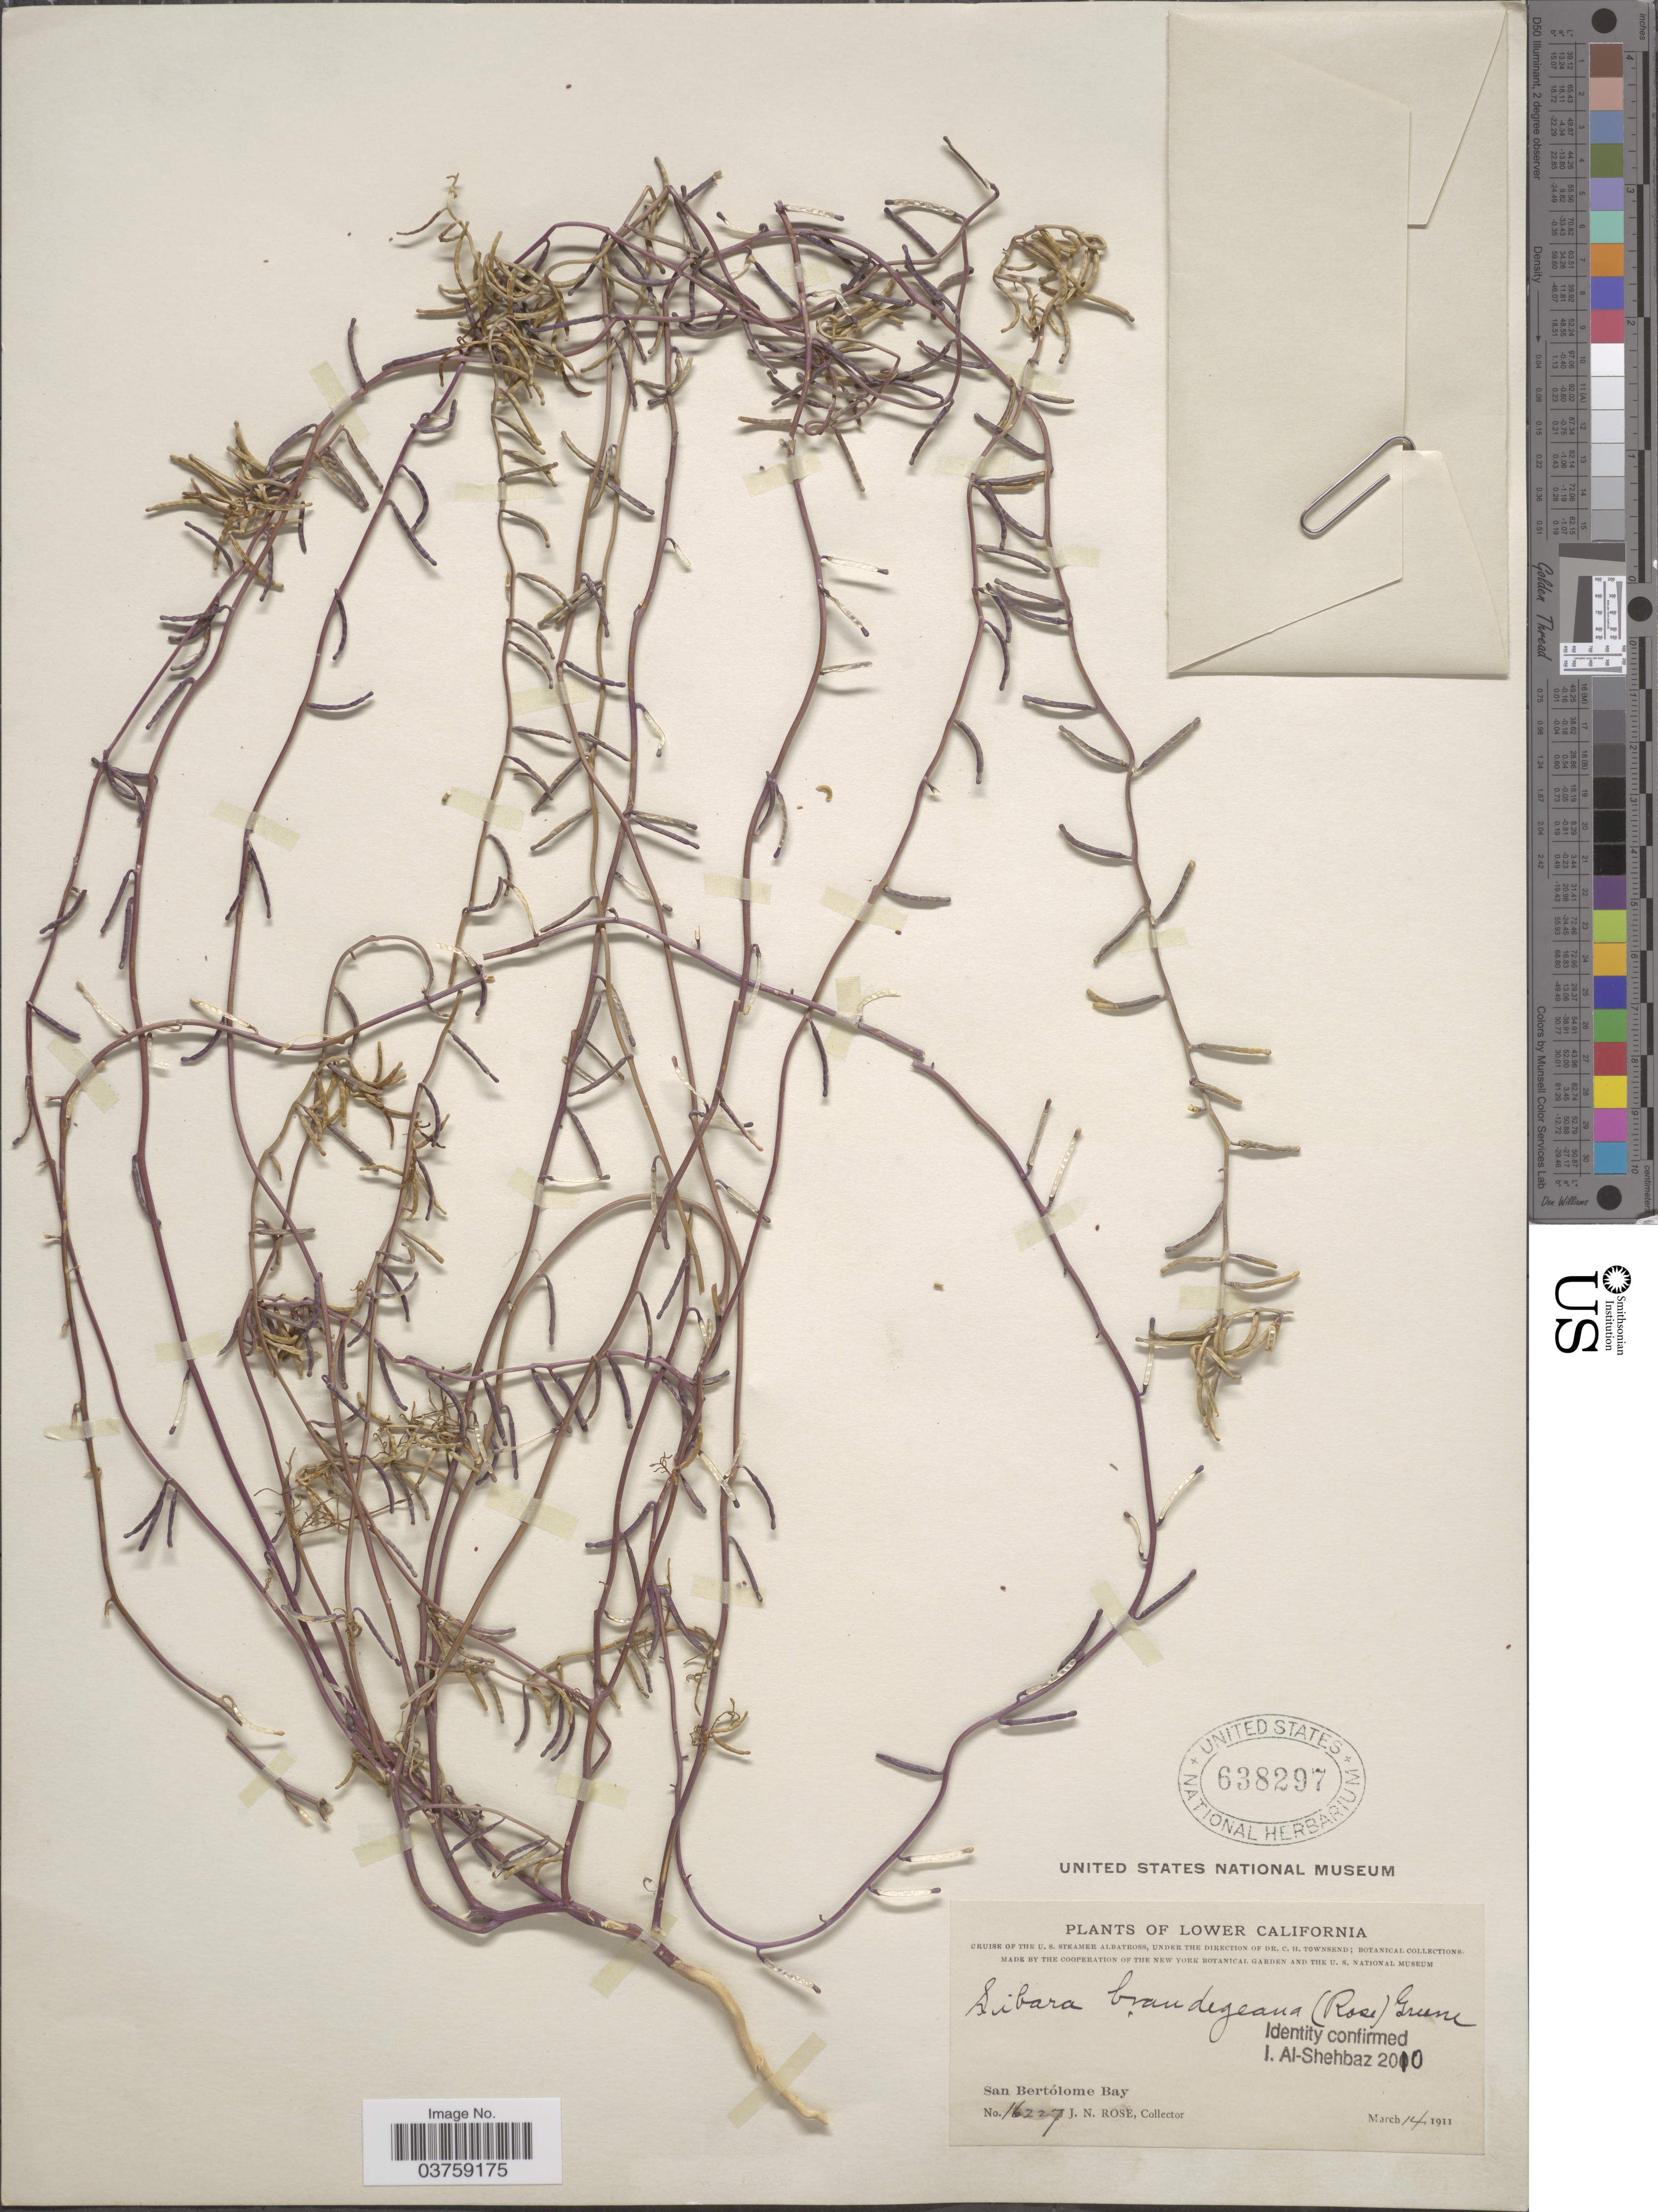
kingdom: Plantae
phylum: Tracheophyta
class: Magnoliopsida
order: Brassicales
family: Brassicaceae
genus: Sibara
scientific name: Sibara brandegeeana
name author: Greene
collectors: J. N. Rose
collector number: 16227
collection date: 1911-03-14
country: Mexico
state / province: Baja California Sur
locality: Lower California. San Bertólome Bay.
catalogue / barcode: US 638297